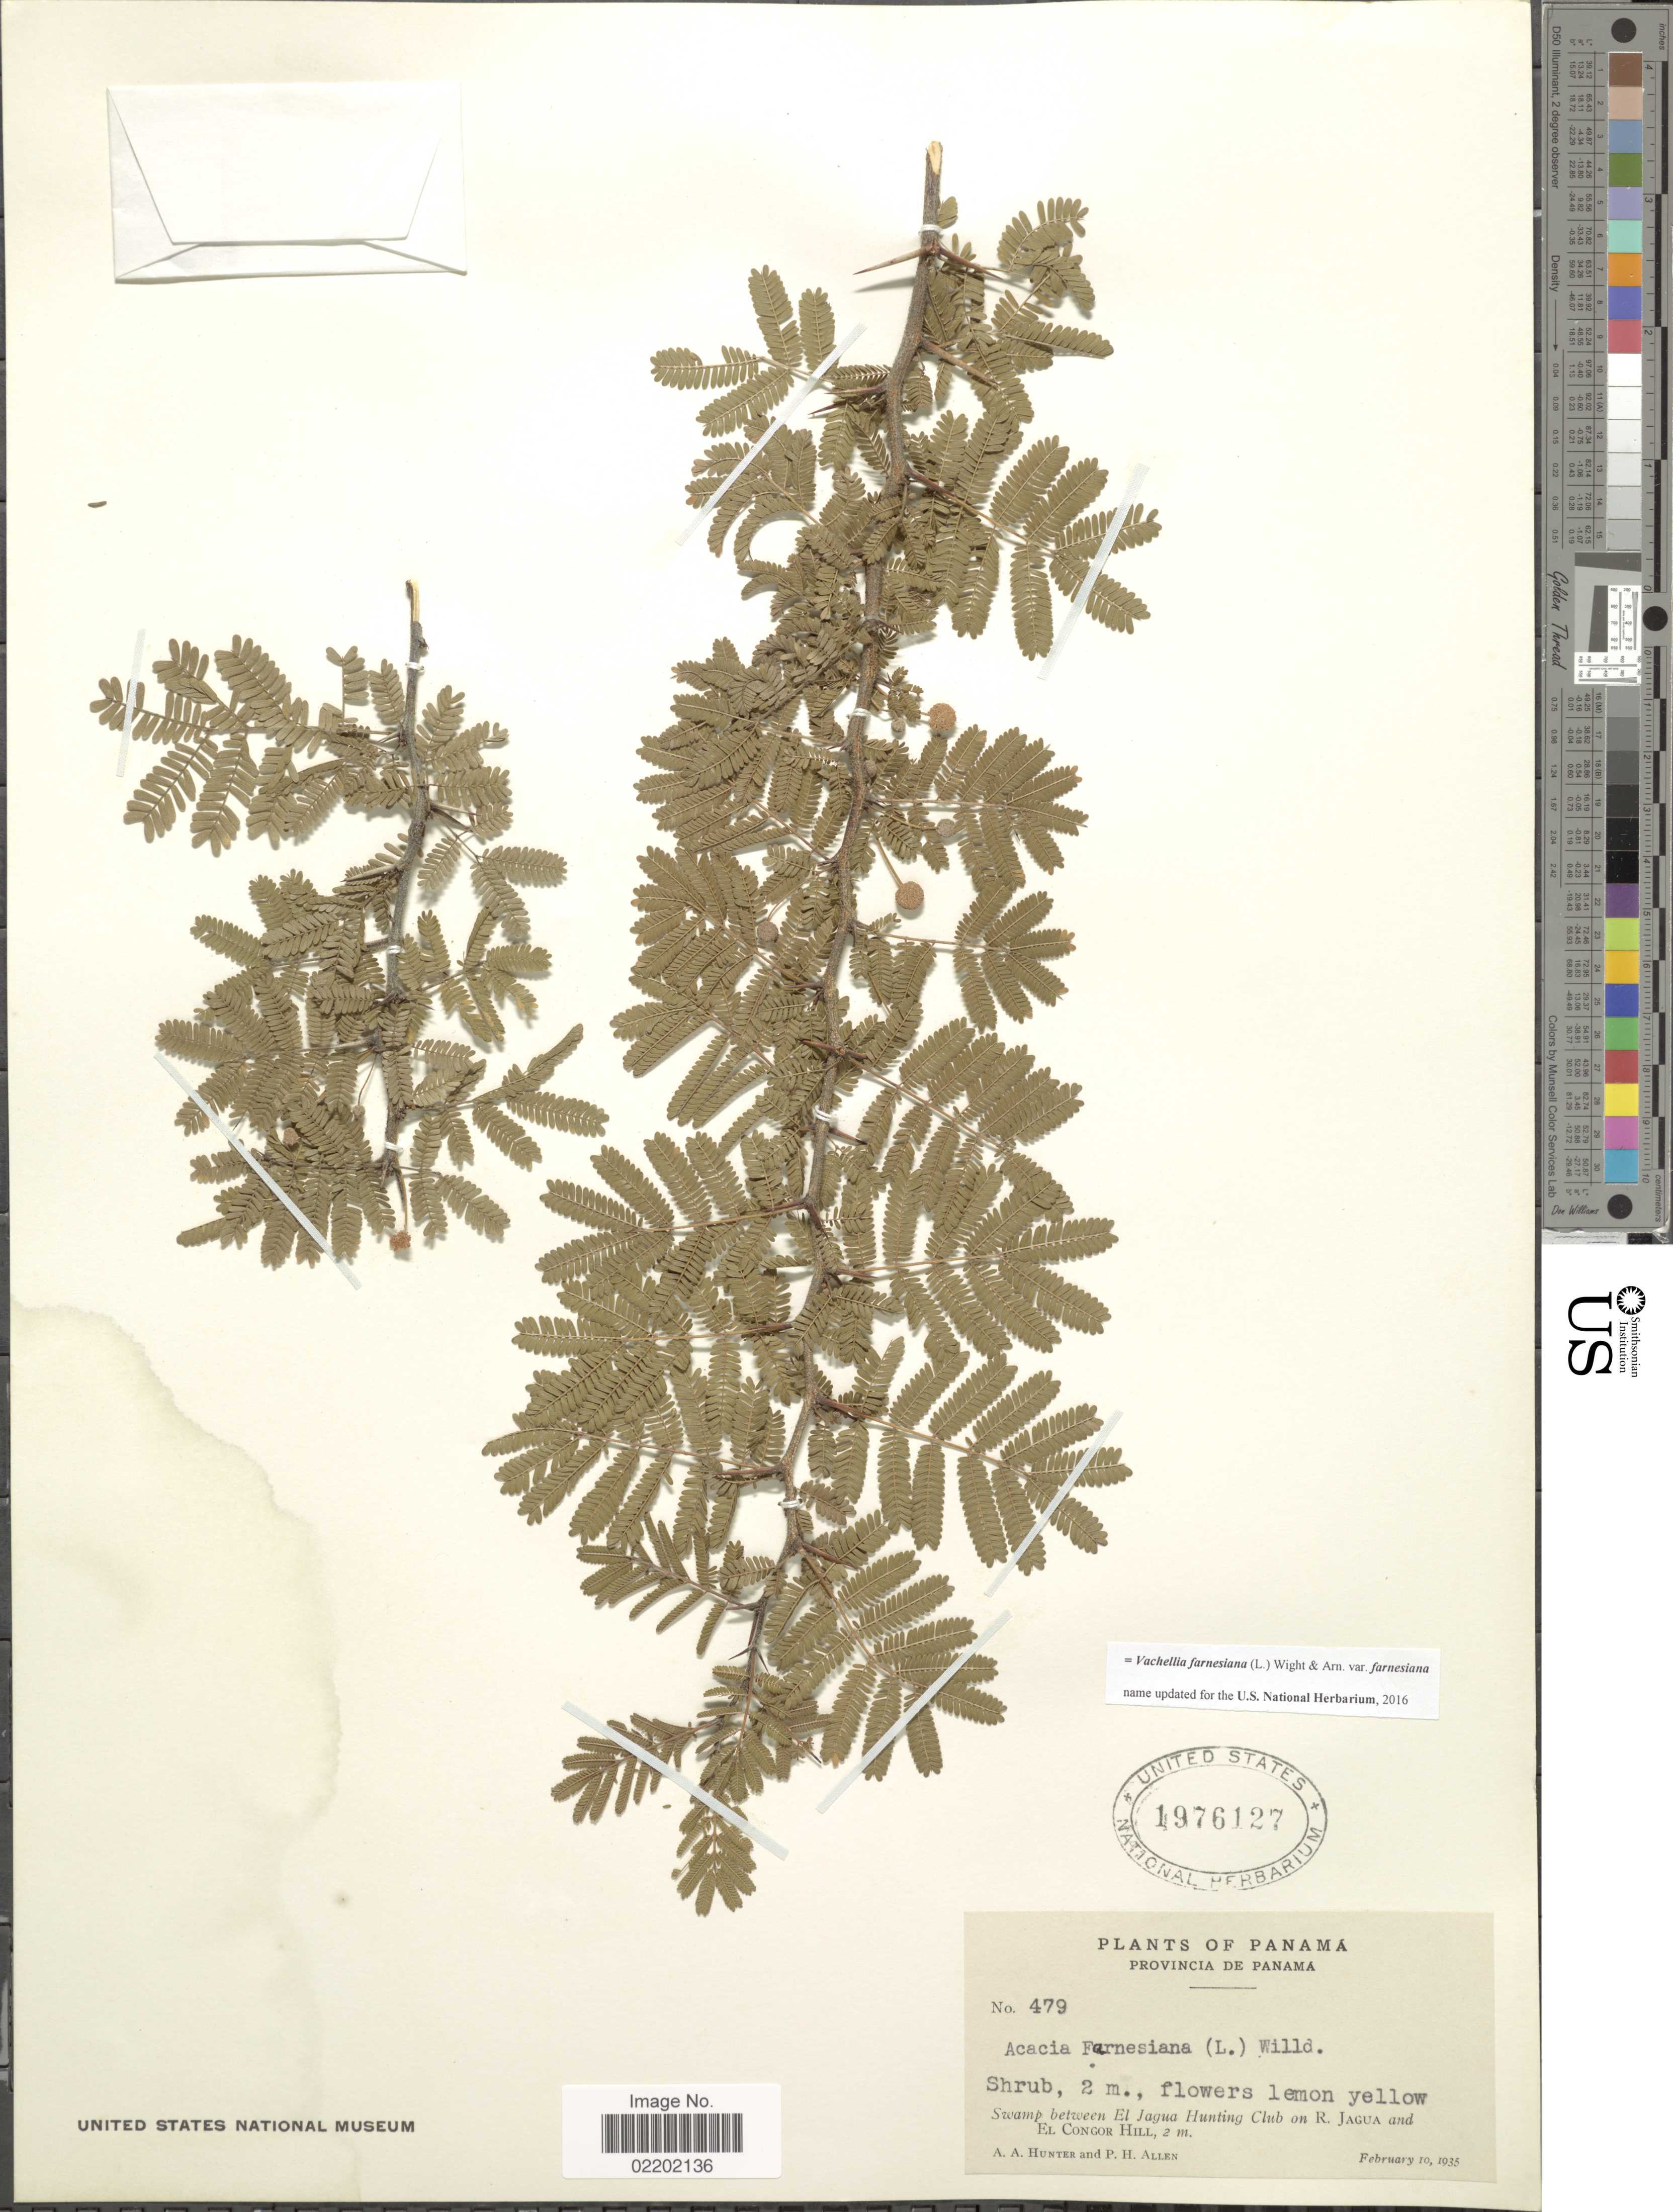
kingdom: Plantae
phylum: Tracheophyta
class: Magnoliopsida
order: Fabales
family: Fabaceae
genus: Vachellia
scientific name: Vachellia farnesiana var. farnesiana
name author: (L.) Wight & Arn.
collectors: A. Hunter & P. H. Allen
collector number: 479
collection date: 1935-02-10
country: Panama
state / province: Panamá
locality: Swamp between El Jagua Hunting Club on R. Jagua and El Congor Hill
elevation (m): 2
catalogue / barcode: US 1976127